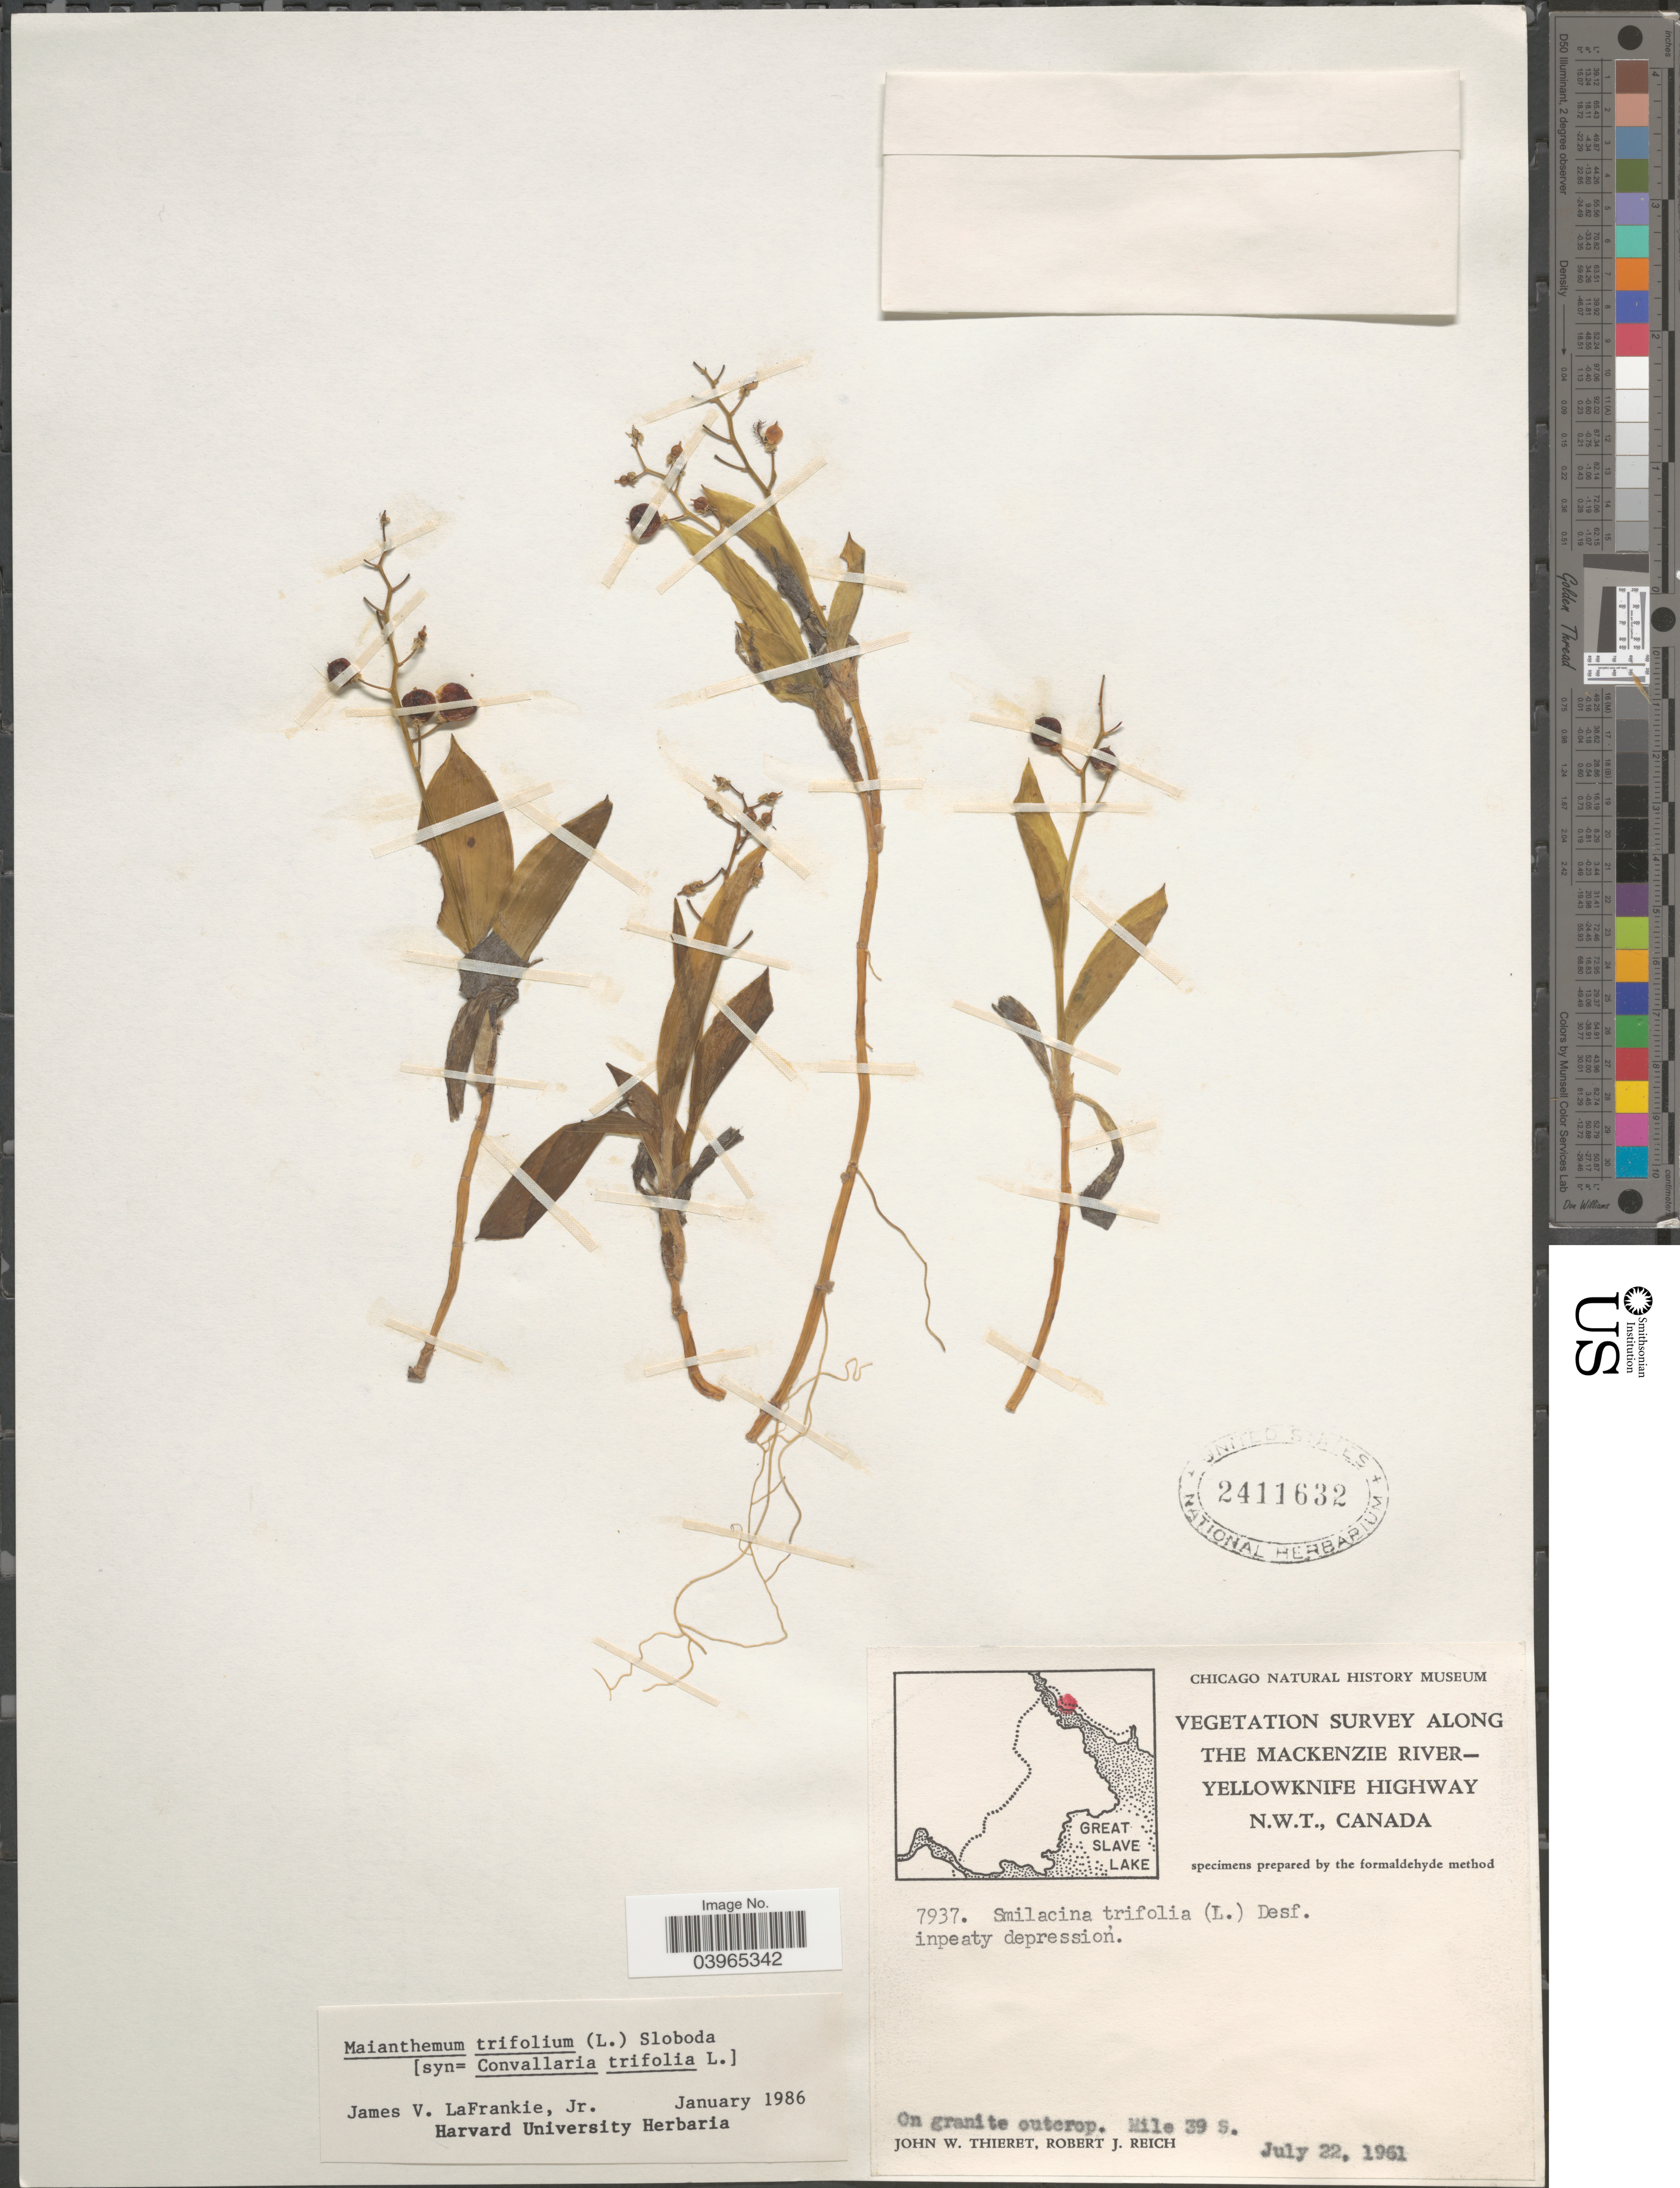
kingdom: Plantae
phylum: Tracheophyta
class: Liliopsida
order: Asparagales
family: Asparagaceae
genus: Maianthemum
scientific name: Maianthemum trifolium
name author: (L.) Sloboda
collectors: J. W. Thieret & R. Reich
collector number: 7937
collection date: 1961-07-22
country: Canada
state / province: Northwest Territories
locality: Vegetation Survey along the Mackenzie River-Yellowknife Highway N.W.T. Mile 39 S.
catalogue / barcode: US 2411632